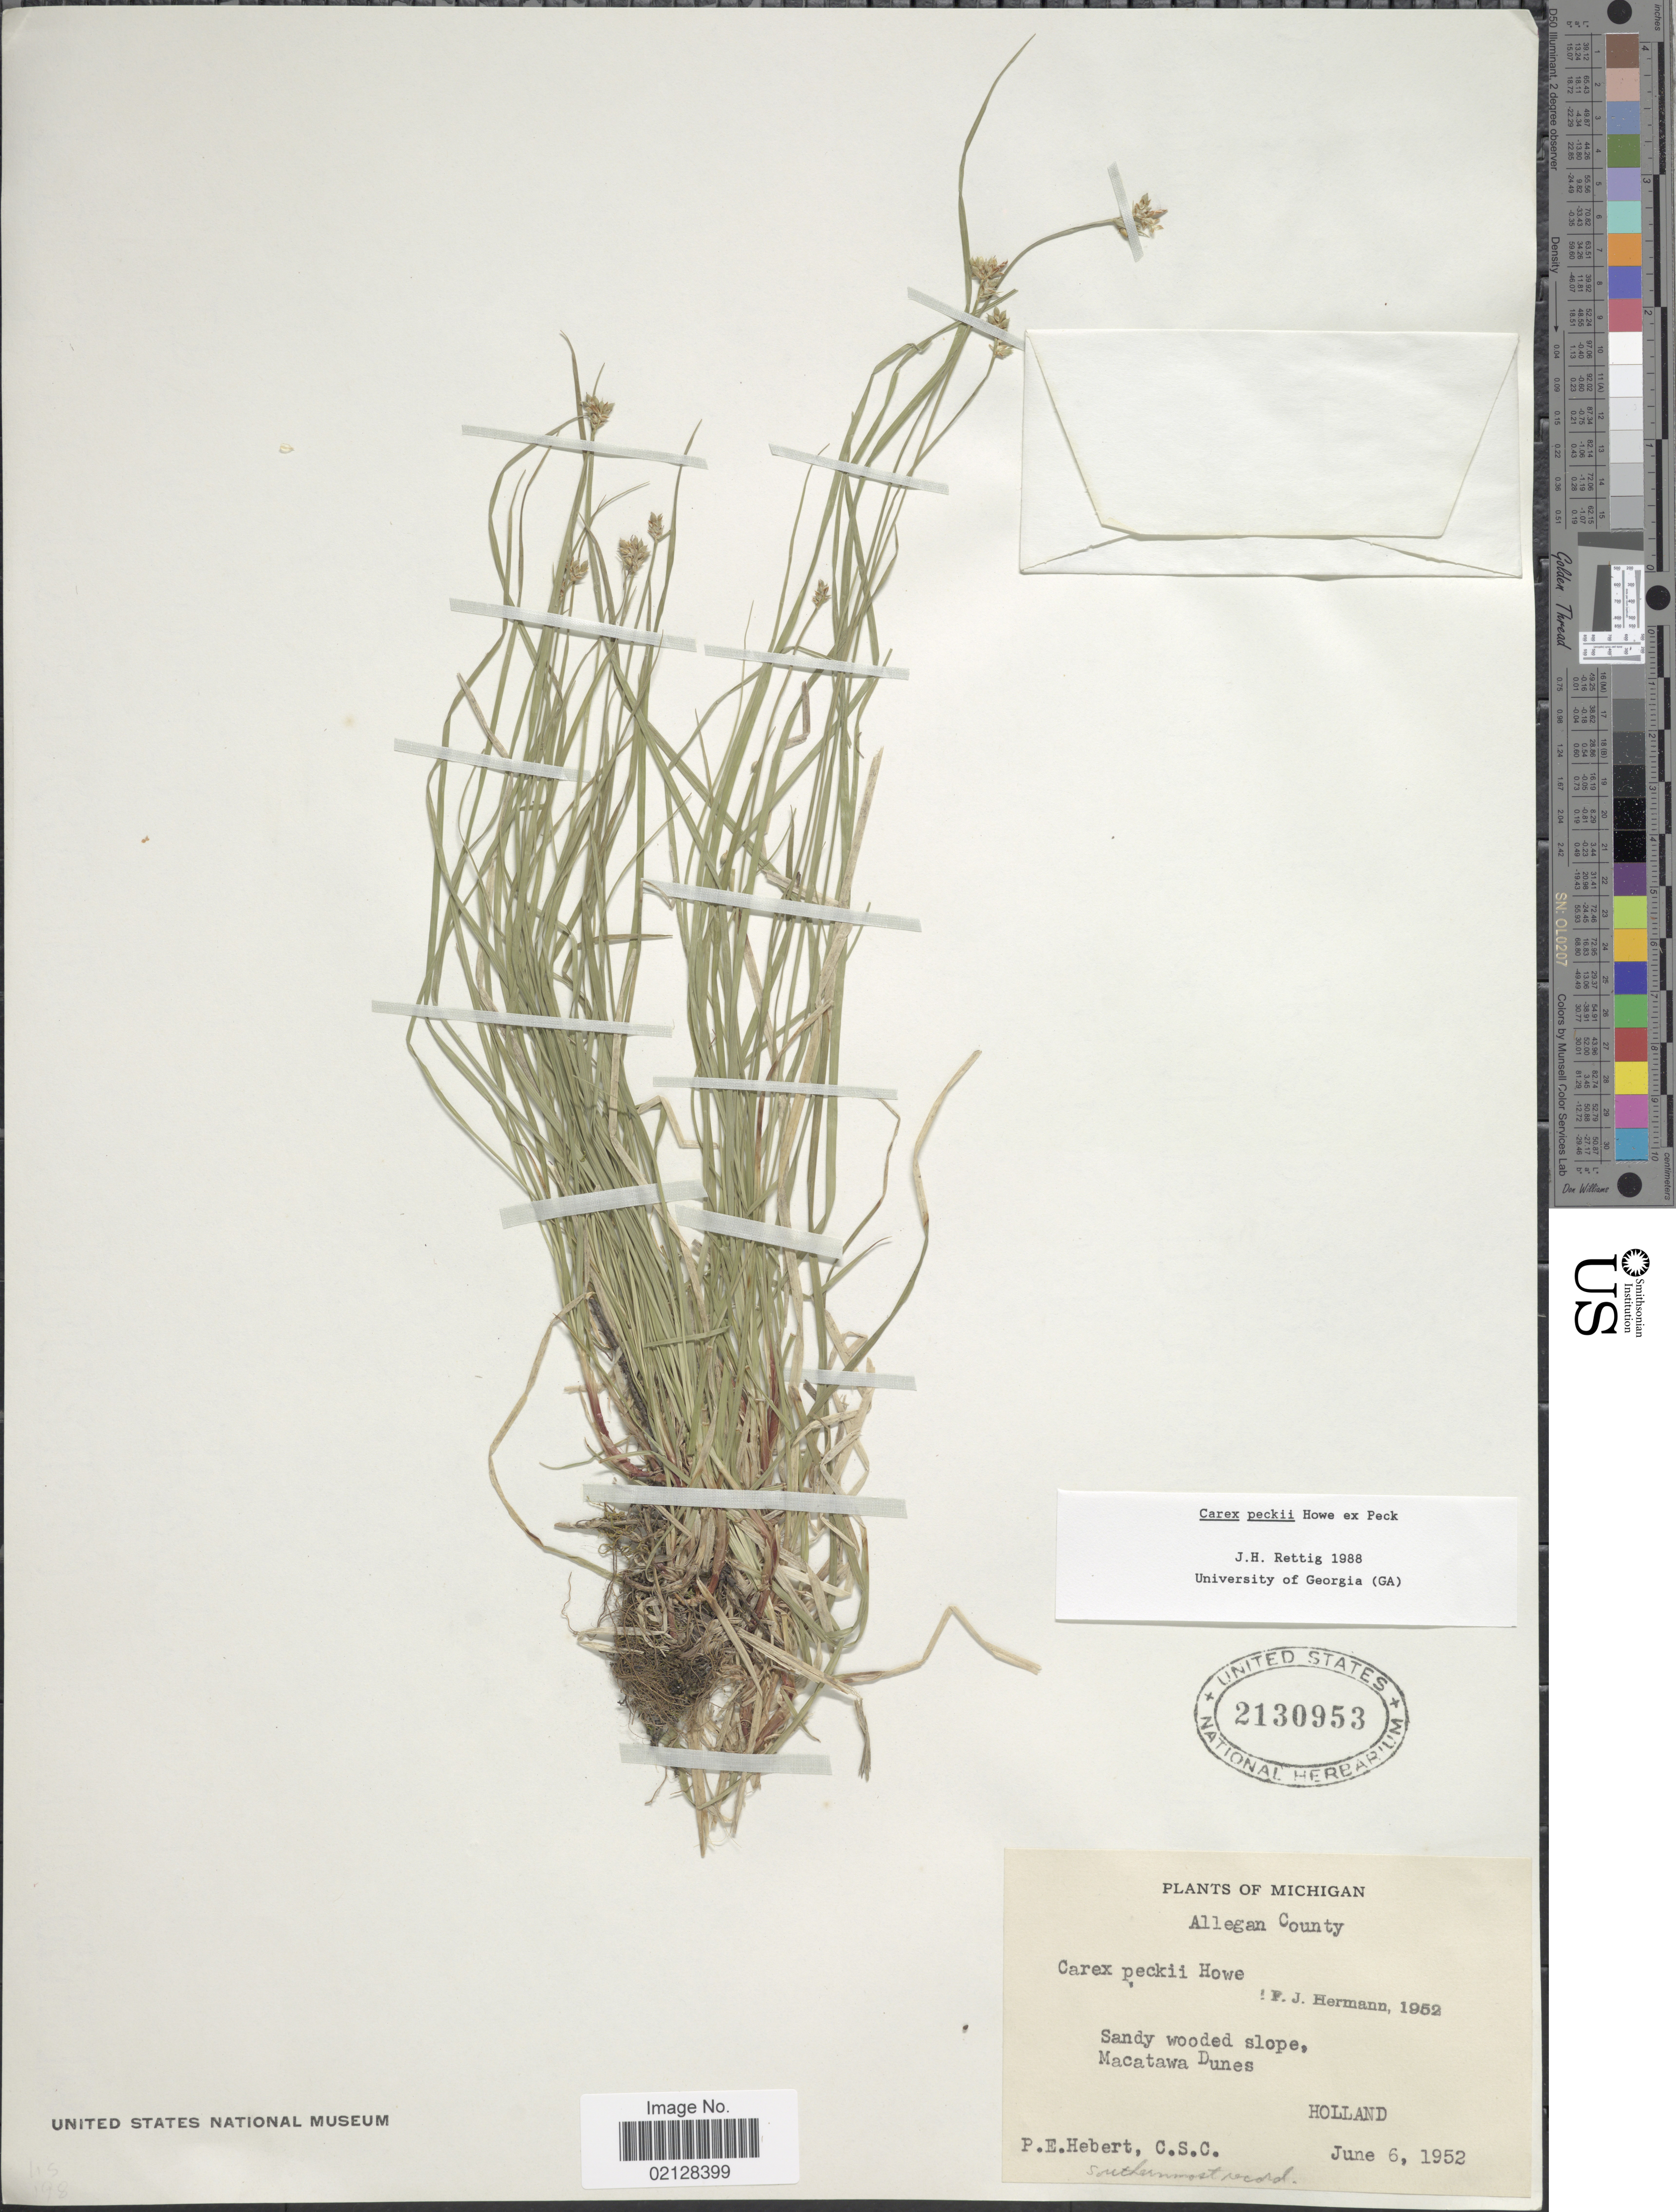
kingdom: Plantae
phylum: Tracheophyta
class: Liliopsida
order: Poales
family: Cyperaceae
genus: Carex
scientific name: Carex peckii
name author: Howe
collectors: P. Hebert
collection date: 1952-06-06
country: United States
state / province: Michigan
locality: Allegan County, Sandy wooded slope, Macatawa Dunes, Holland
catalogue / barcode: US 2130953